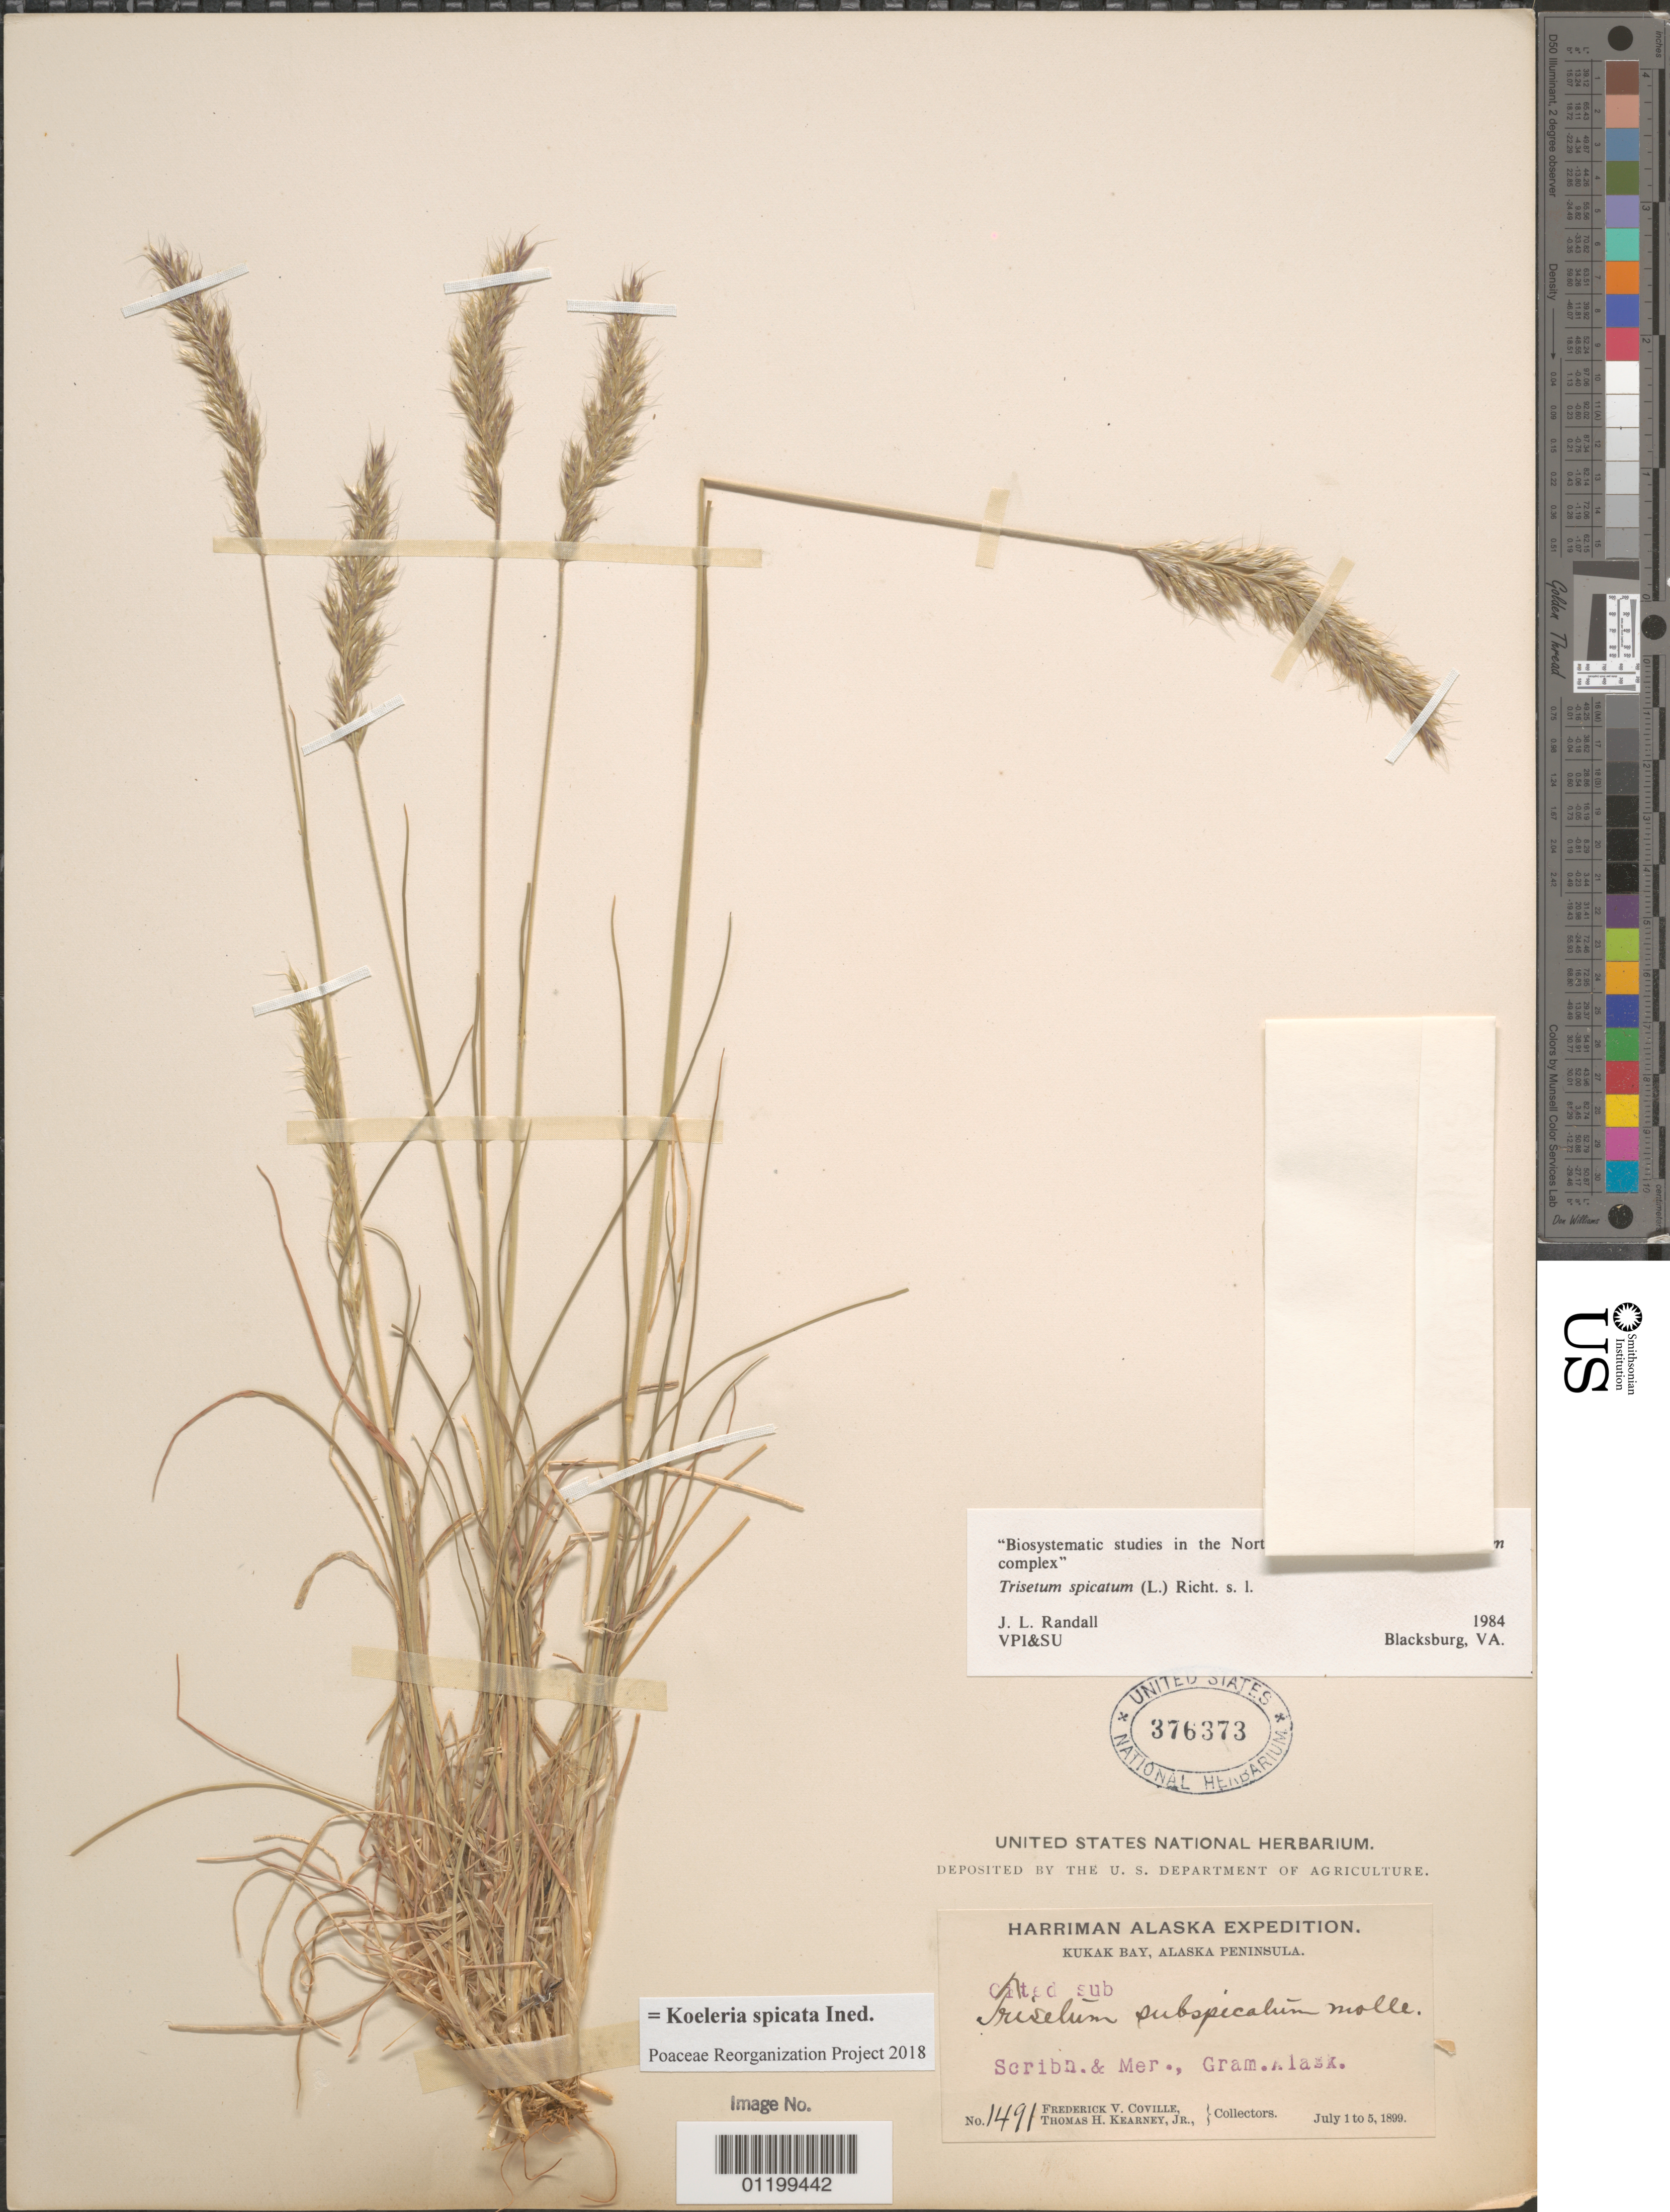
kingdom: Plantae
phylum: Tracheophyta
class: Liliopsida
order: Poales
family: Poaceae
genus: Koeleria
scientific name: Koeleria spicata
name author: (L.) Barberá et al.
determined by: Poaceae Reorganization Project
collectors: F. V. Coville & F. Funston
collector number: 1491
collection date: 1899-07-01/1899-07-05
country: United States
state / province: Alaska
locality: Kukak Bay, Alaska Peninsula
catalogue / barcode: US 376373